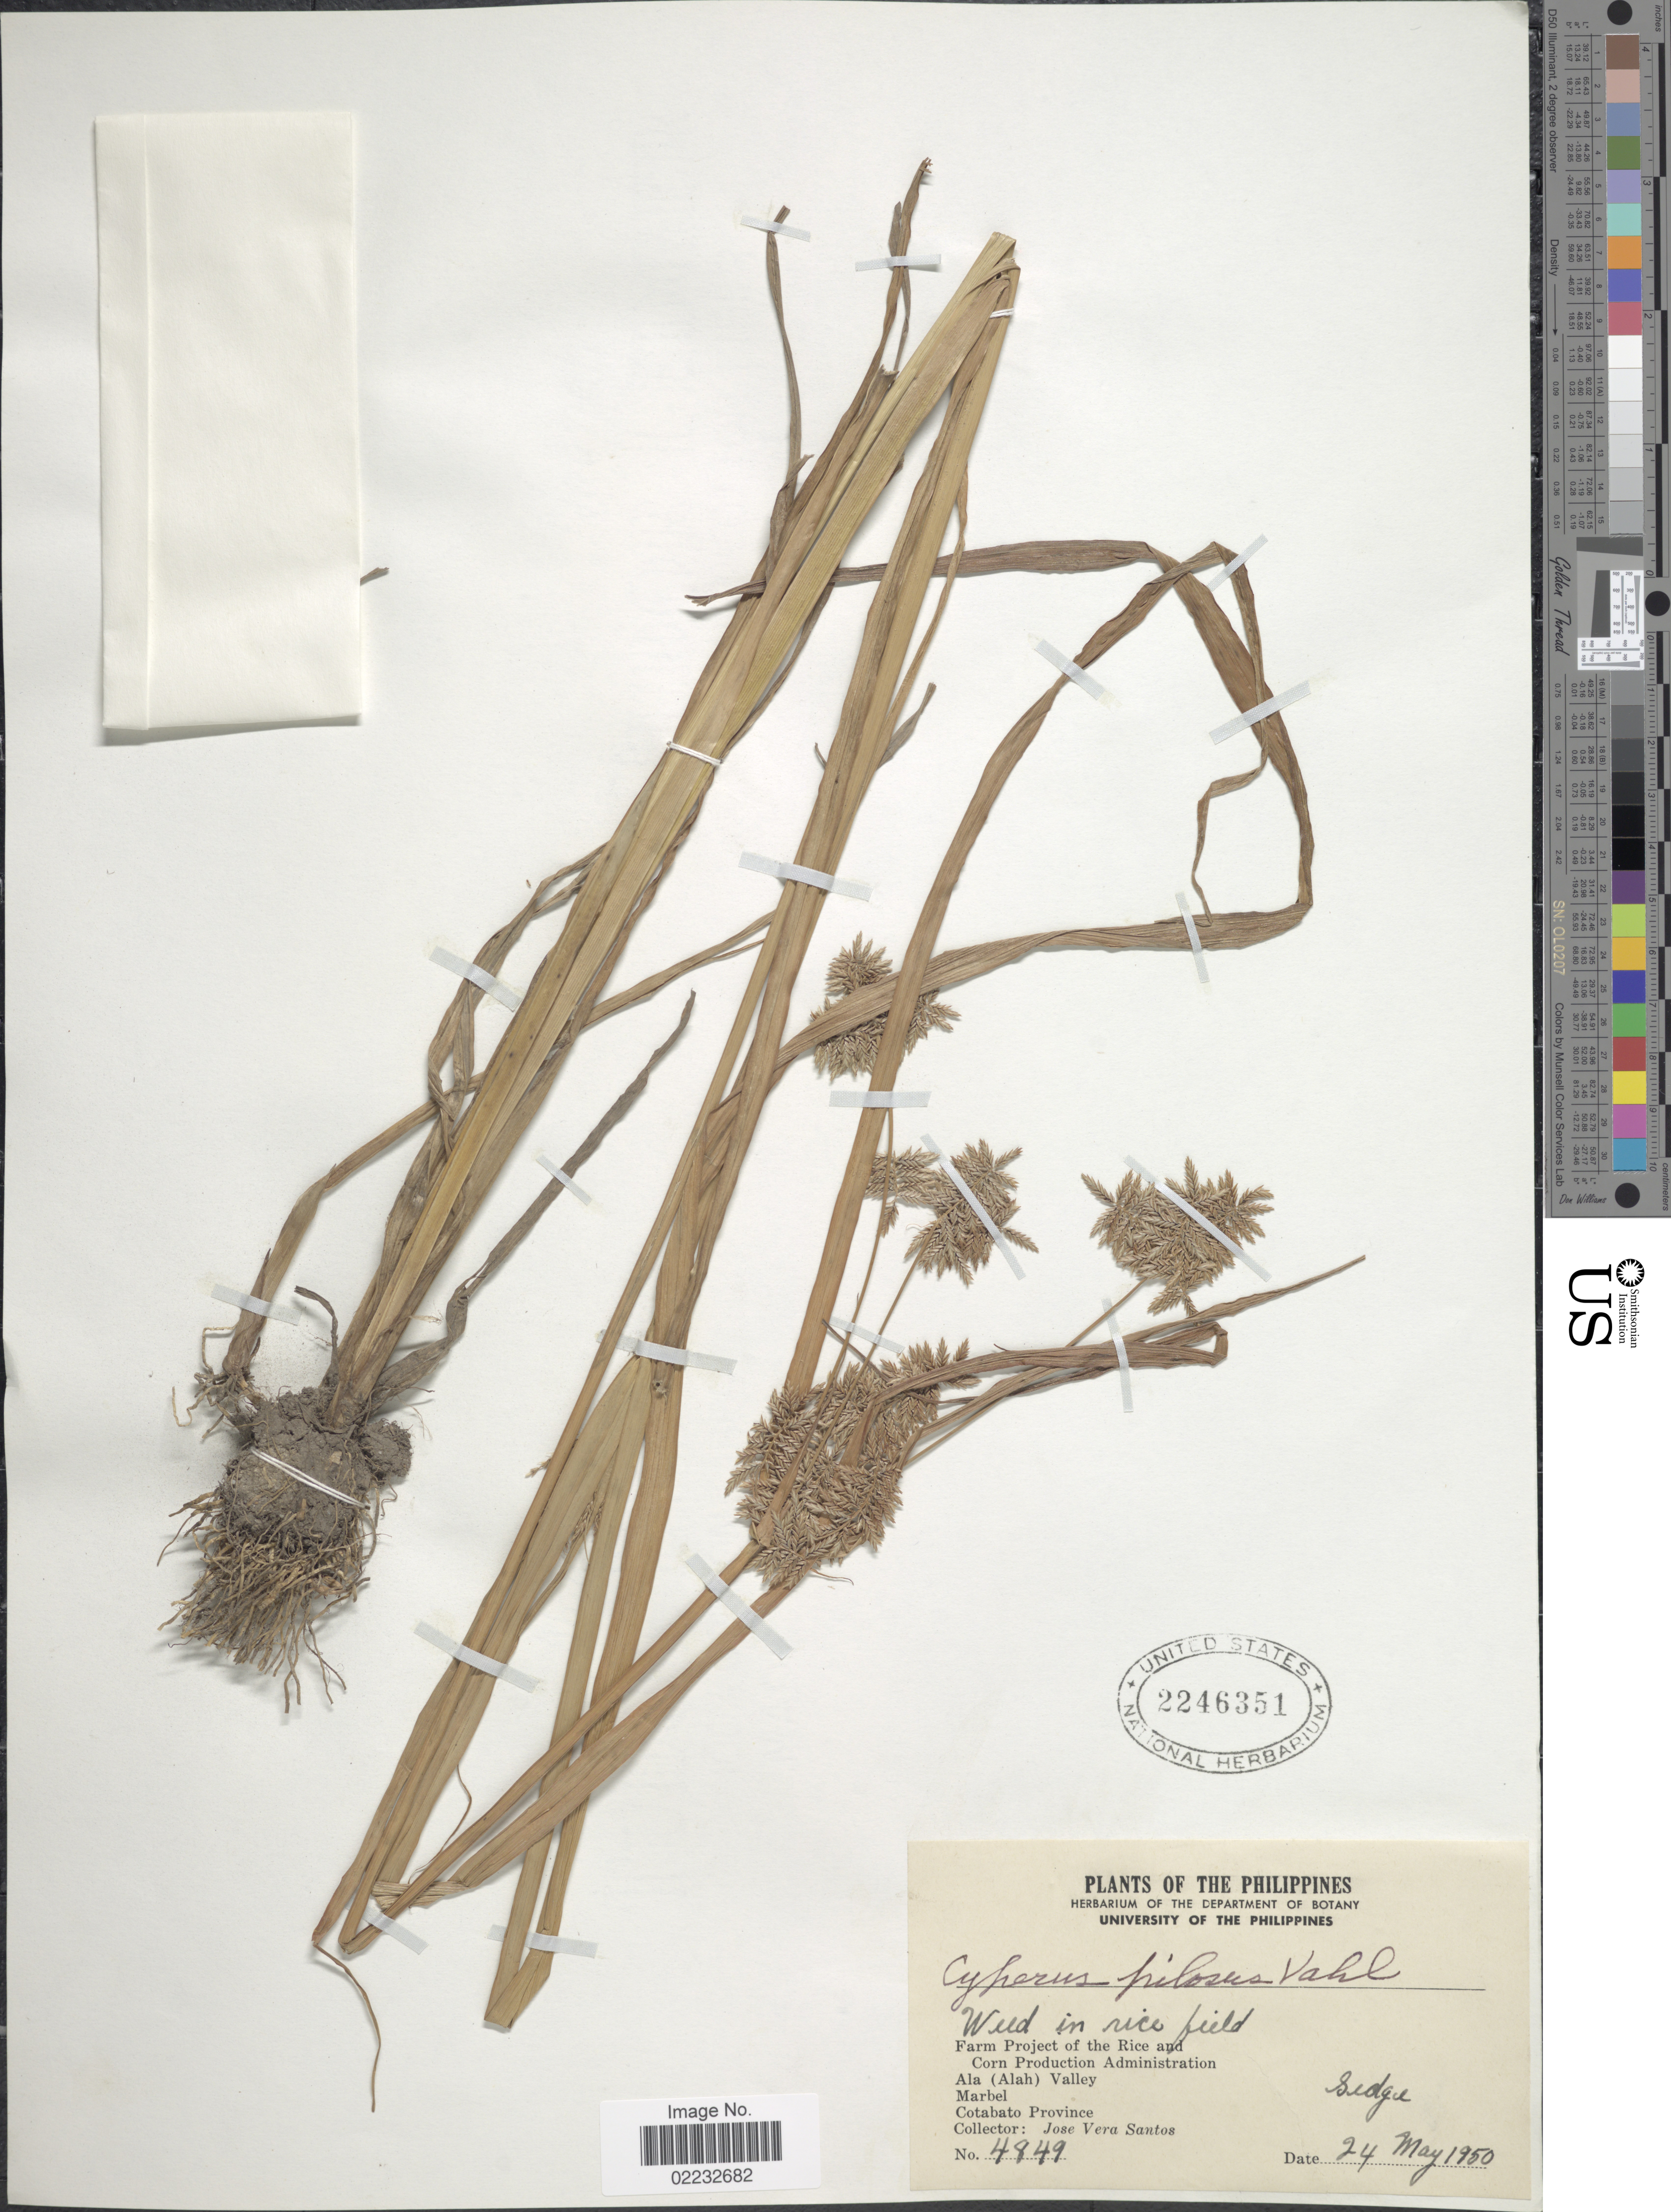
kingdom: Plantae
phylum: Tracheophyta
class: Liliopsida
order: Poales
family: Cyperaceae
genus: Cyperus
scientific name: Cyperus pilosus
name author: Vahl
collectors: J. Santos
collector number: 4849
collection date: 1950-05-24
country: Philippines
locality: Ala (Alah) Valley. Marbel. Cotabato Province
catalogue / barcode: US 2246351